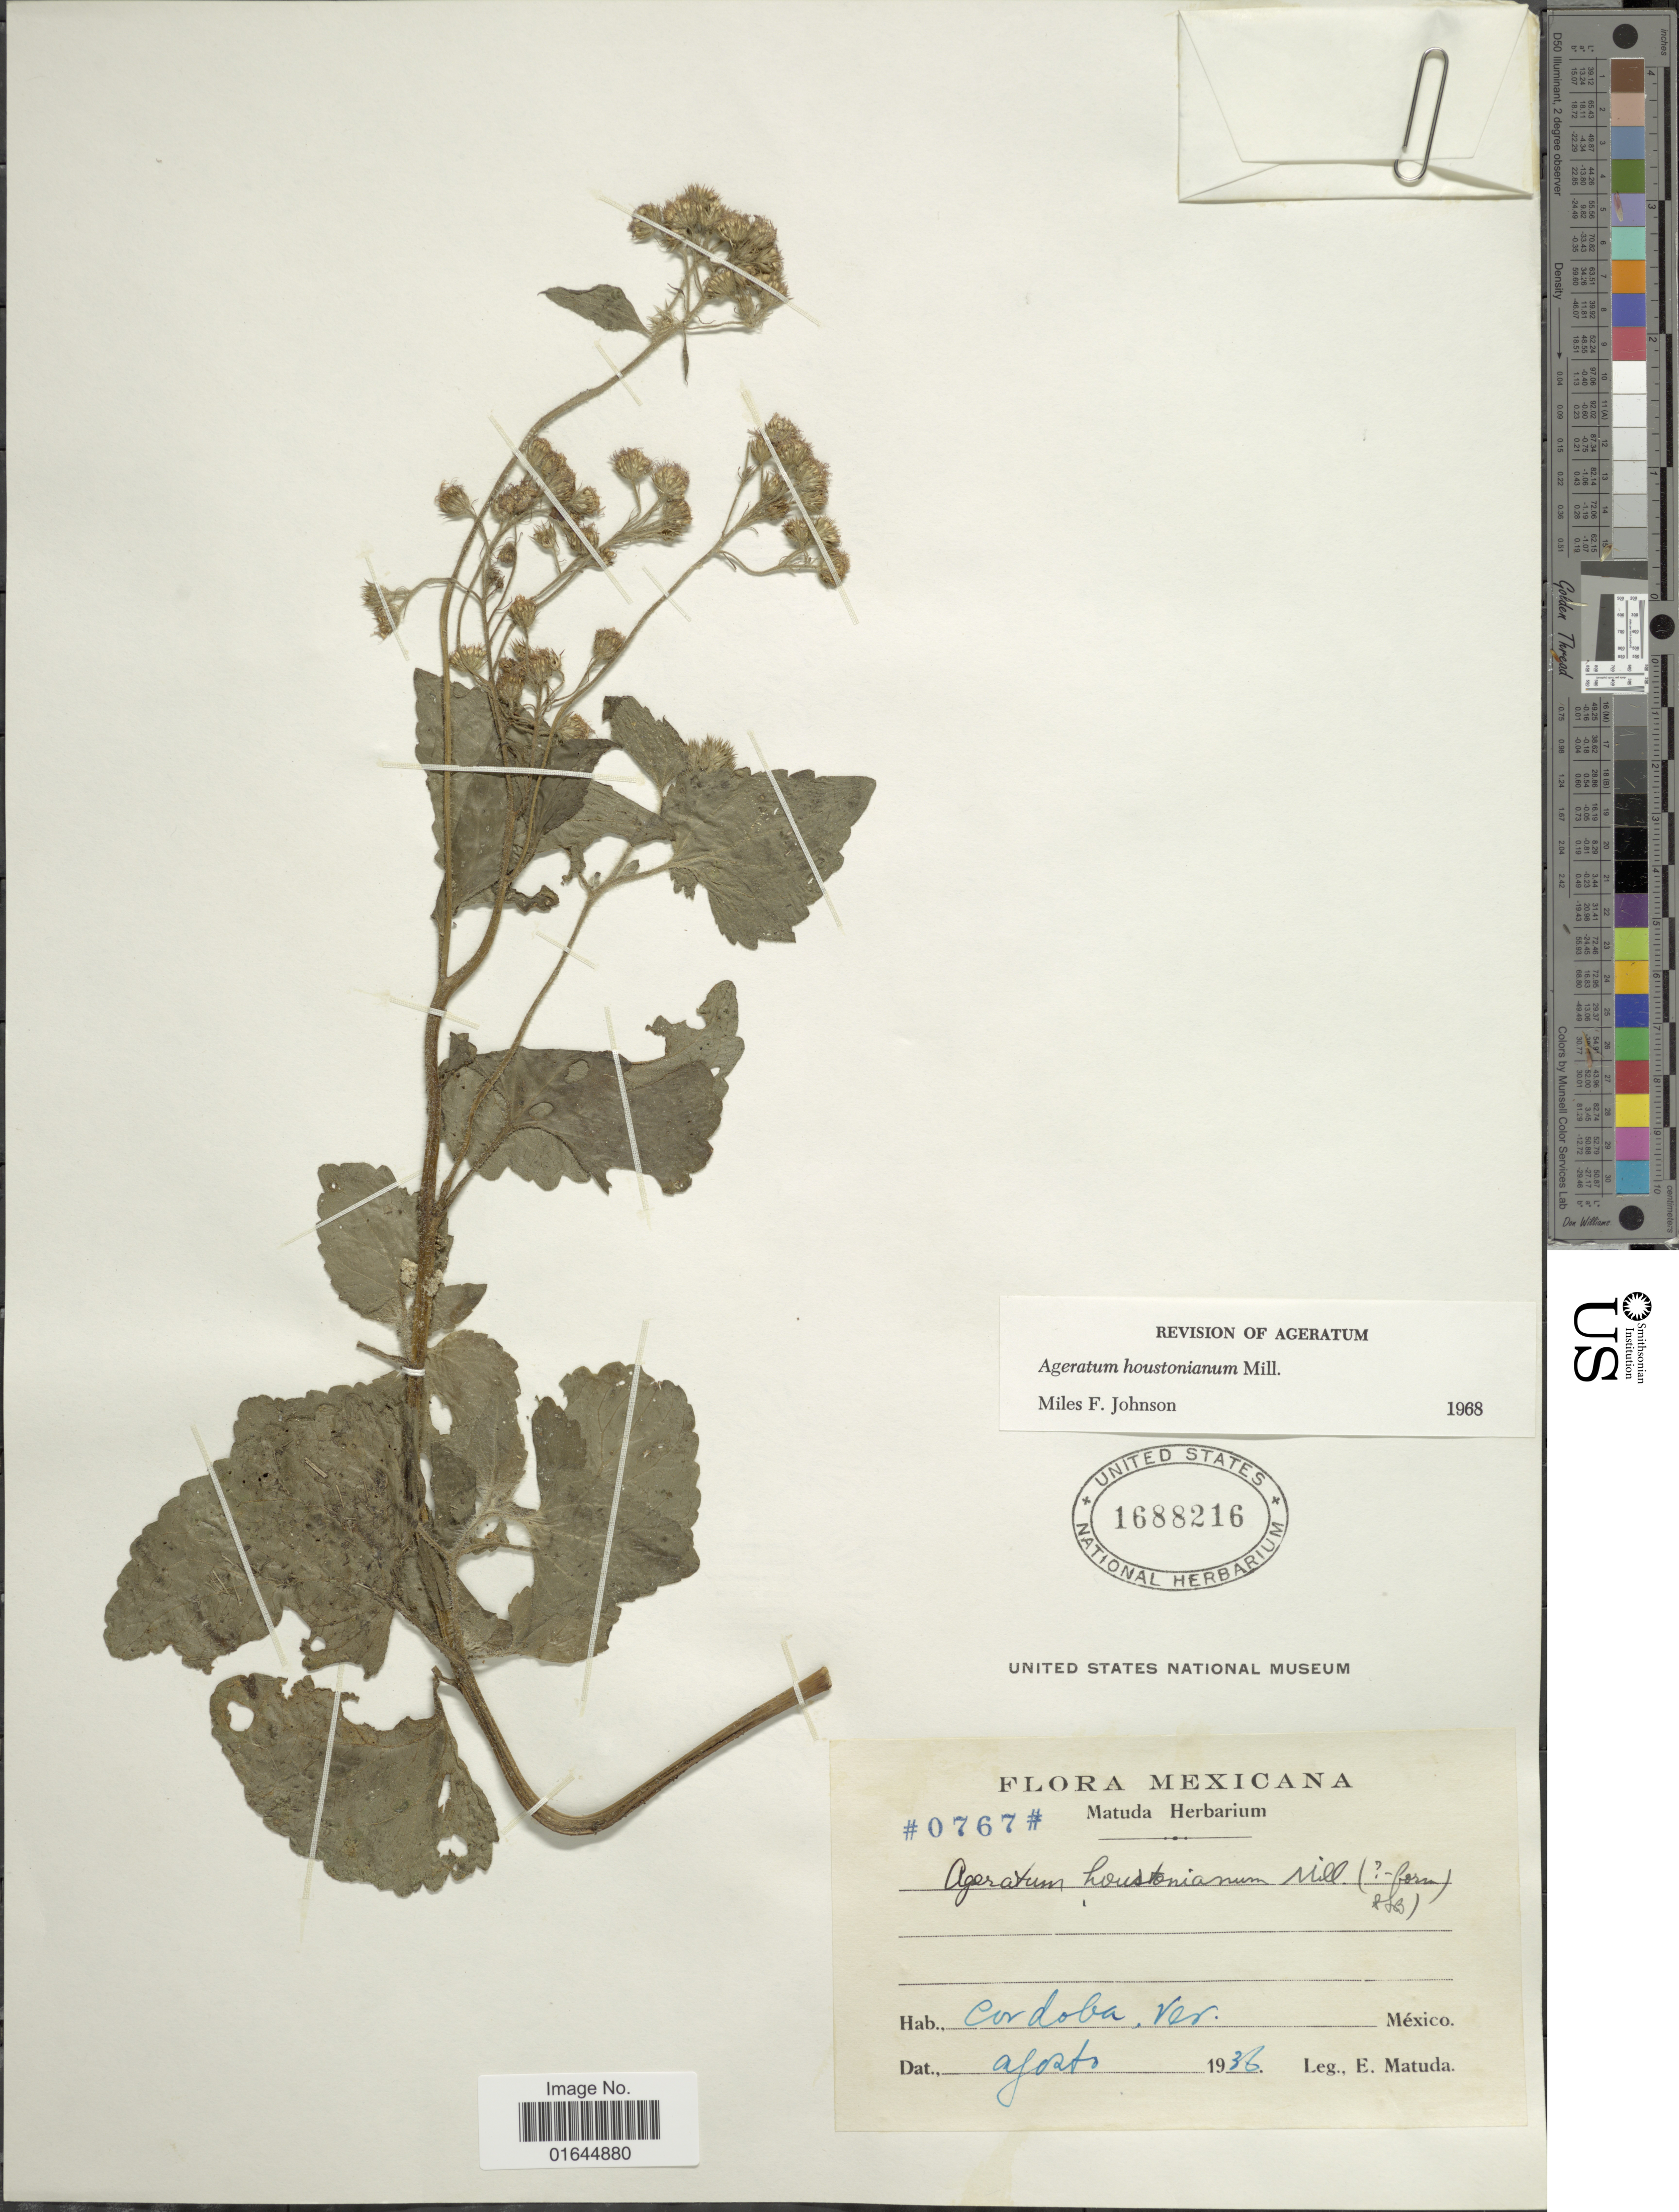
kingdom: Plantae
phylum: Tracheophyta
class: Magnoliopsida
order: Asterales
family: Asteraceae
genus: Ageratum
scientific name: Ageratum houstonianum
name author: Mill.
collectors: E. Matuda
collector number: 0767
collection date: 1936-08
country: Mexico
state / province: Veracruz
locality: Cordoba, Ver.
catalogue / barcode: US 1688216